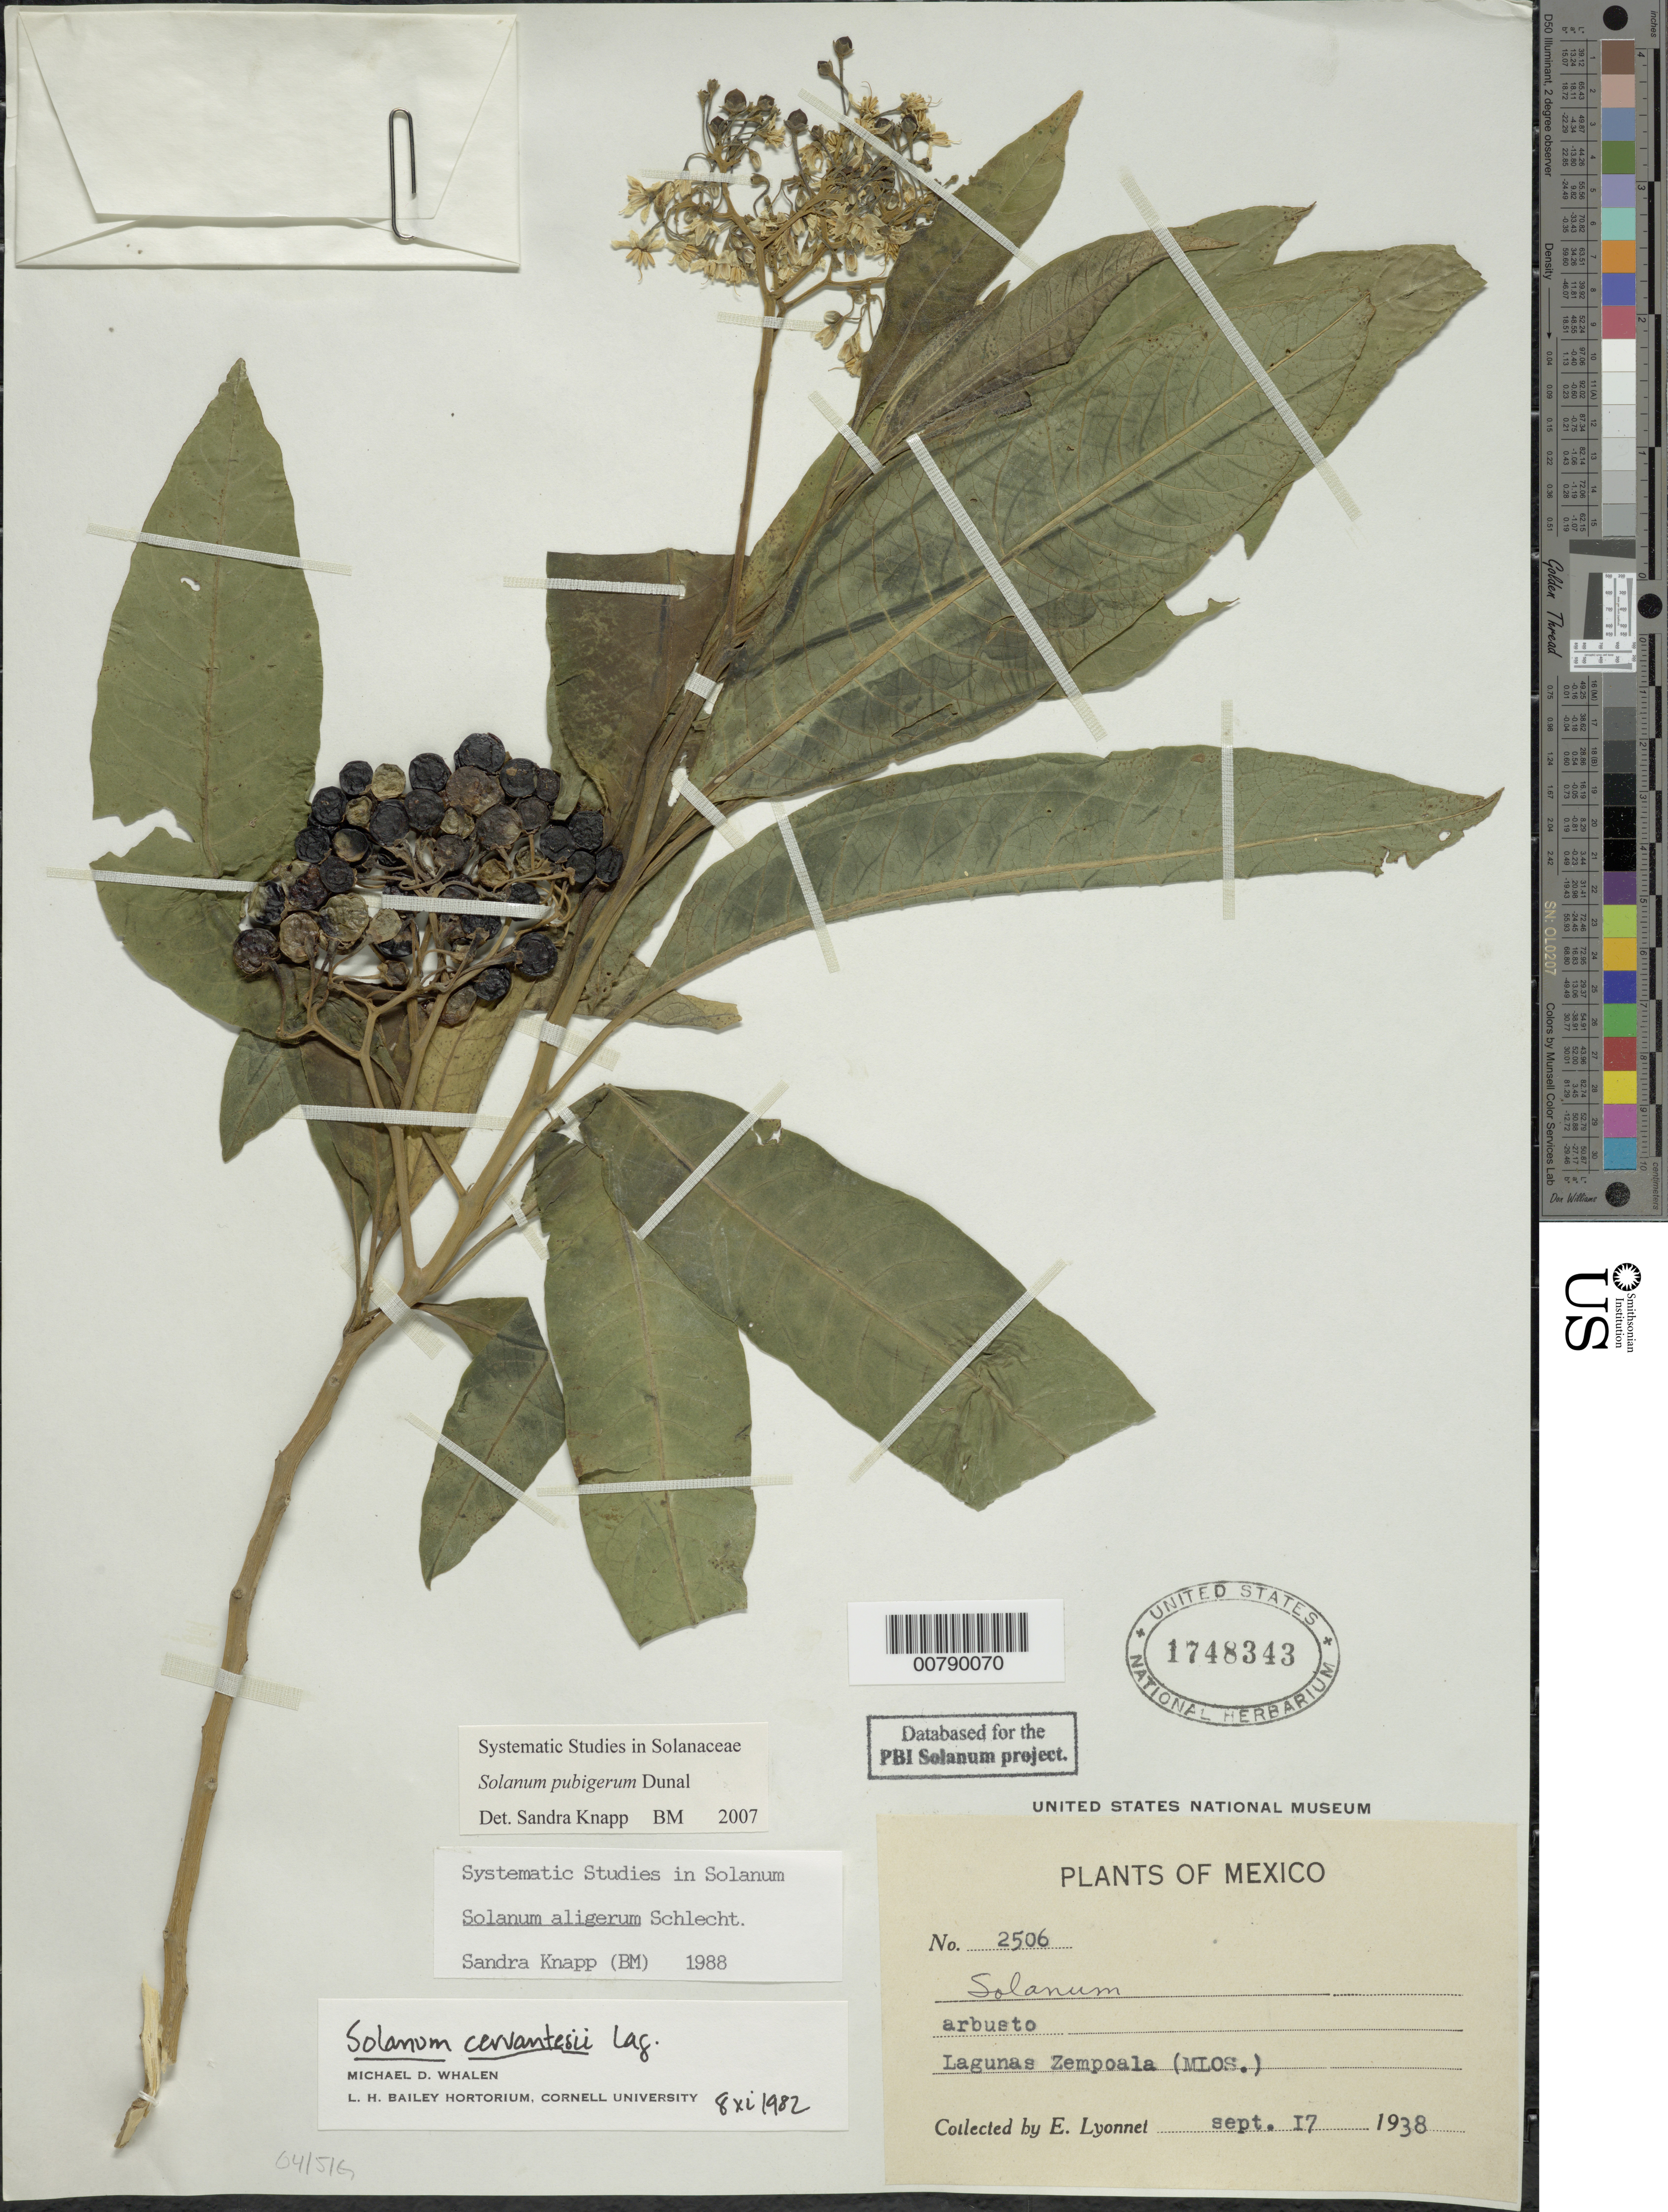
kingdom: Plantae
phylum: Tracheophyta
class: Magnoliopsida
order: Solanales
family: Solanaceae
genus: Solanum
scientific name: Solanum pubigerum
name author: Dunal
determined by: Knapp, S. D.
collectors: Bro. E. Lyonnet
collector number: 2506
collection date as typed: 17 Sep 1938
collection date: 1938-09-17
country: Mexico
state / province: Morelos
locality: Lagunas Zempoala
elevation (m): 2506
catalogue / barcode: US 1748343